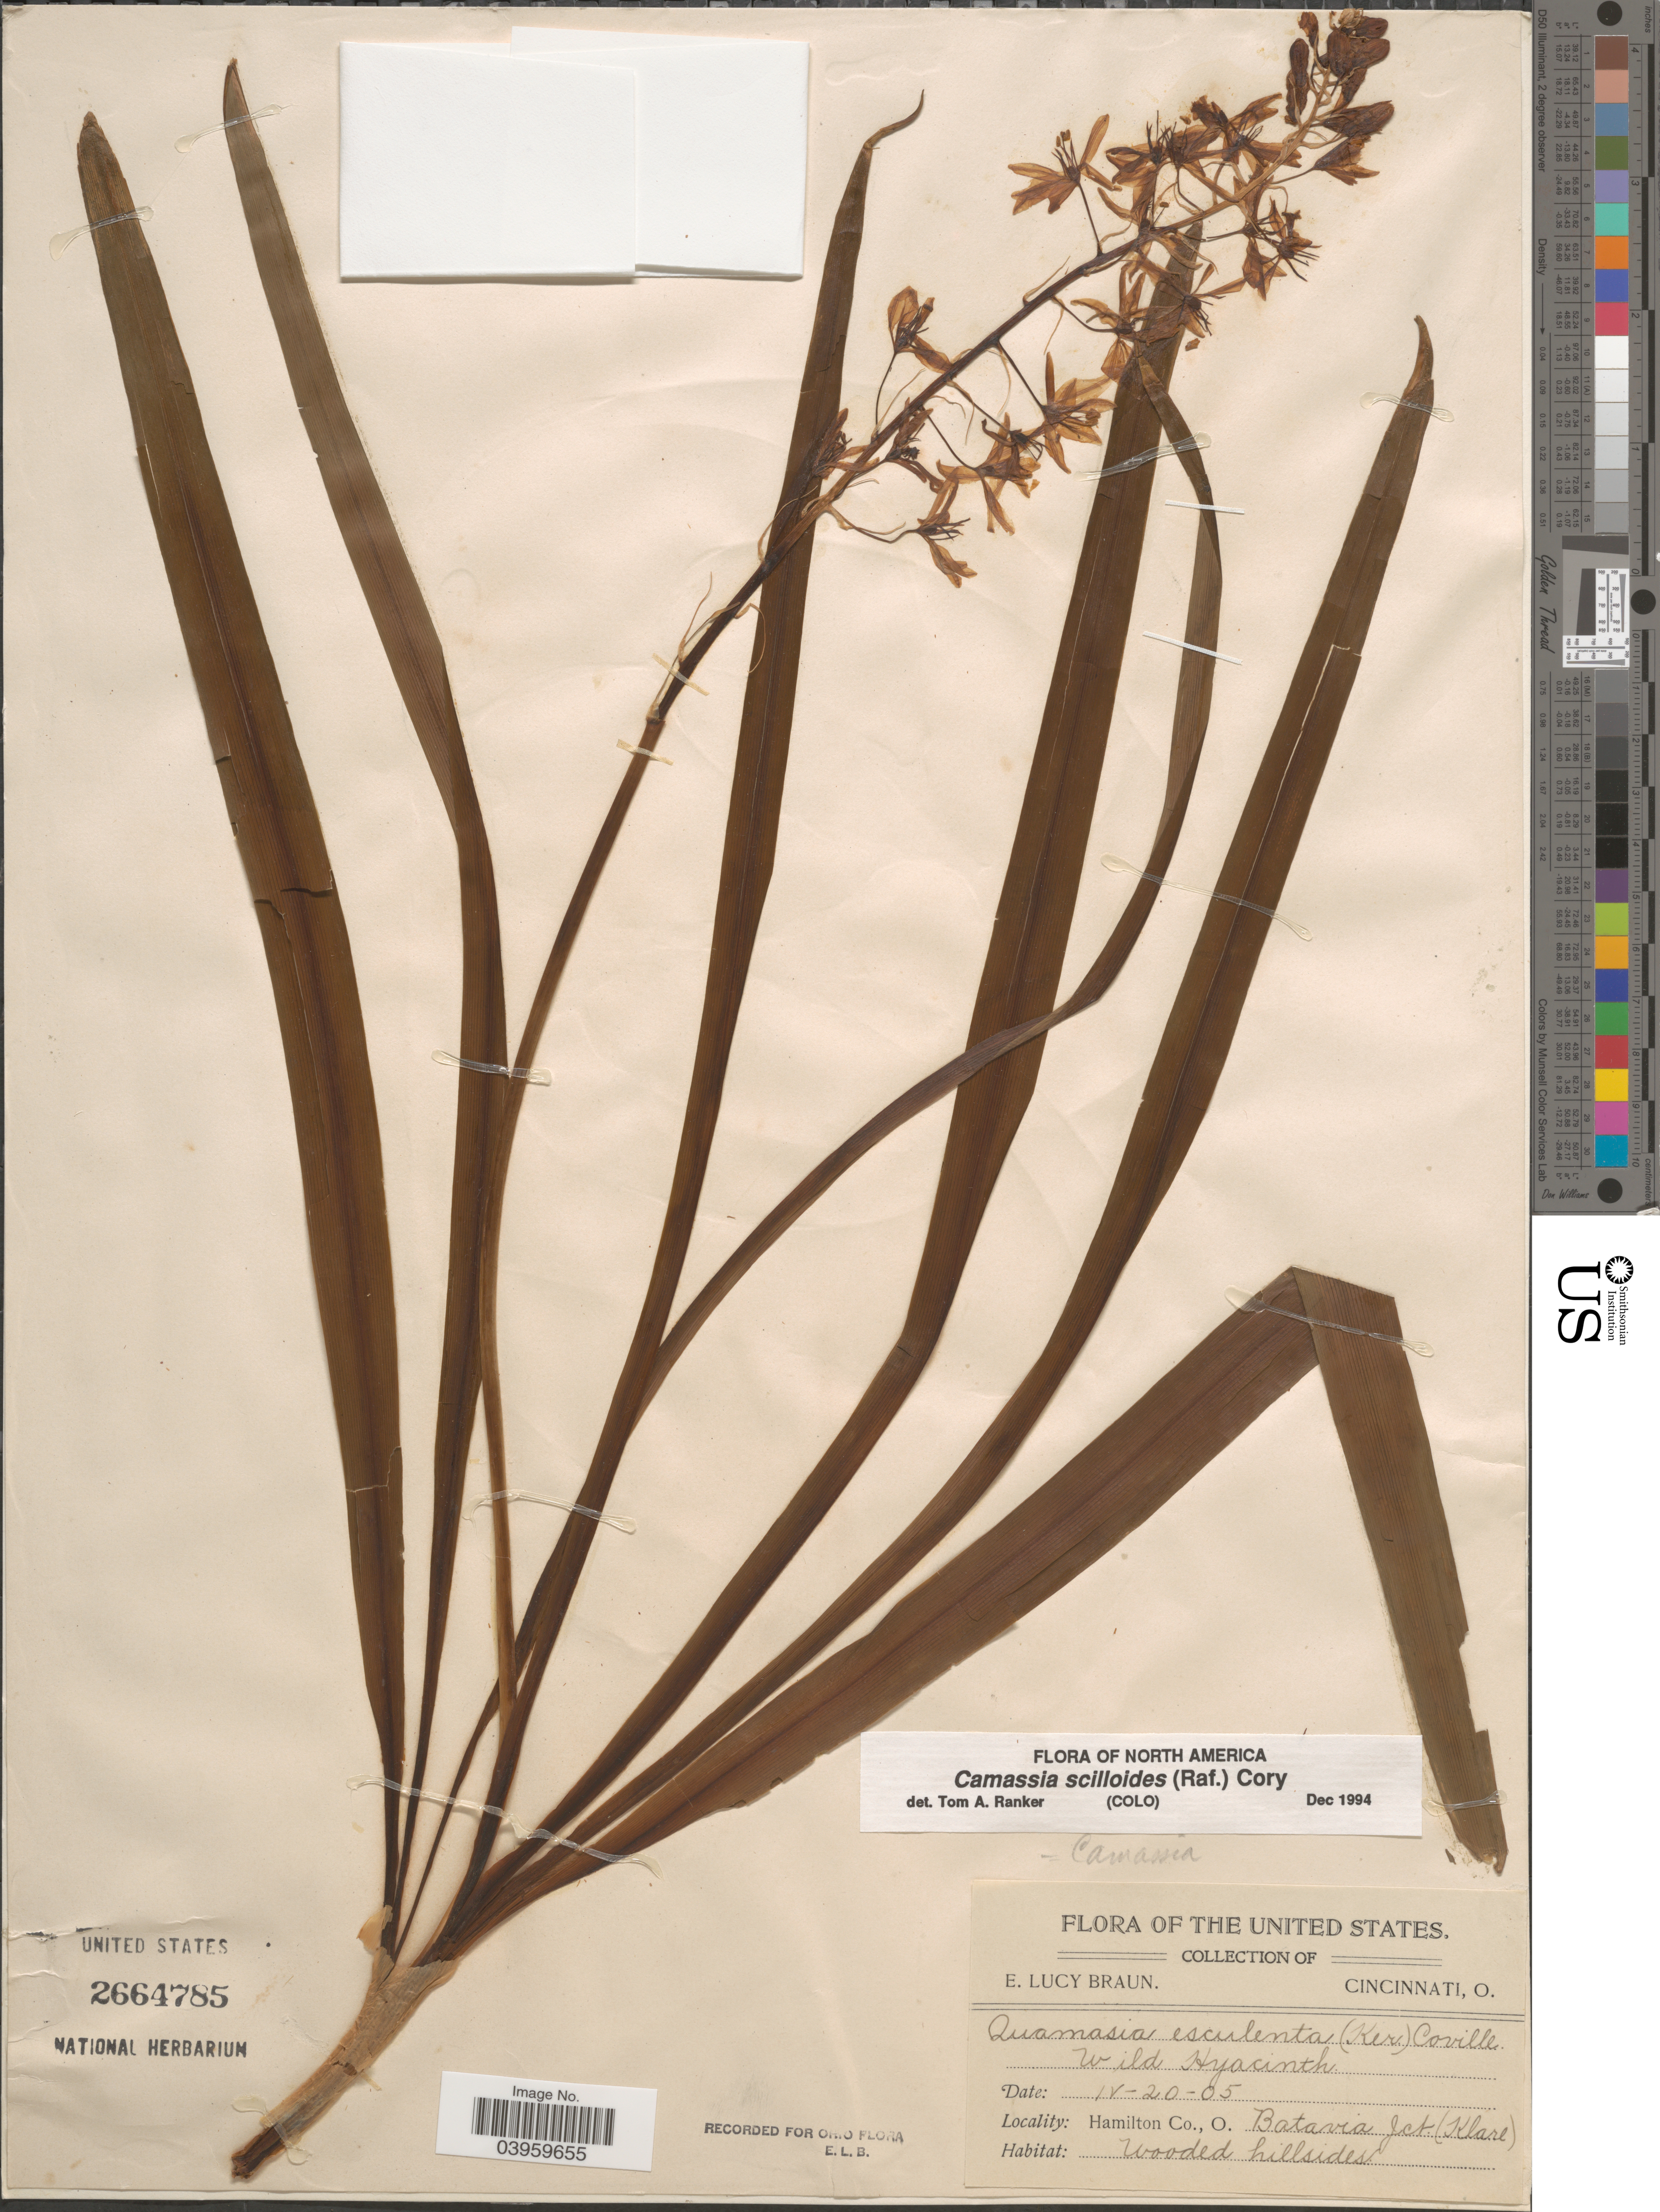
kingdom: Plantae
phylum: Tracheophyta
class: Liliopsida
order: Asparagales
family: Asparagaceae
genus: Camassia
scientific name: Camassia scilloides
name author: (Raf.) Cory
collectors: E. L. Braun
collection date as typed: Transcribed d/m/y: 20/4/5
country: United States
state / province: Ohio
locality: Hamilton Co. Batavia Jct. (Klare).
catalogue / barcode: US 2664785